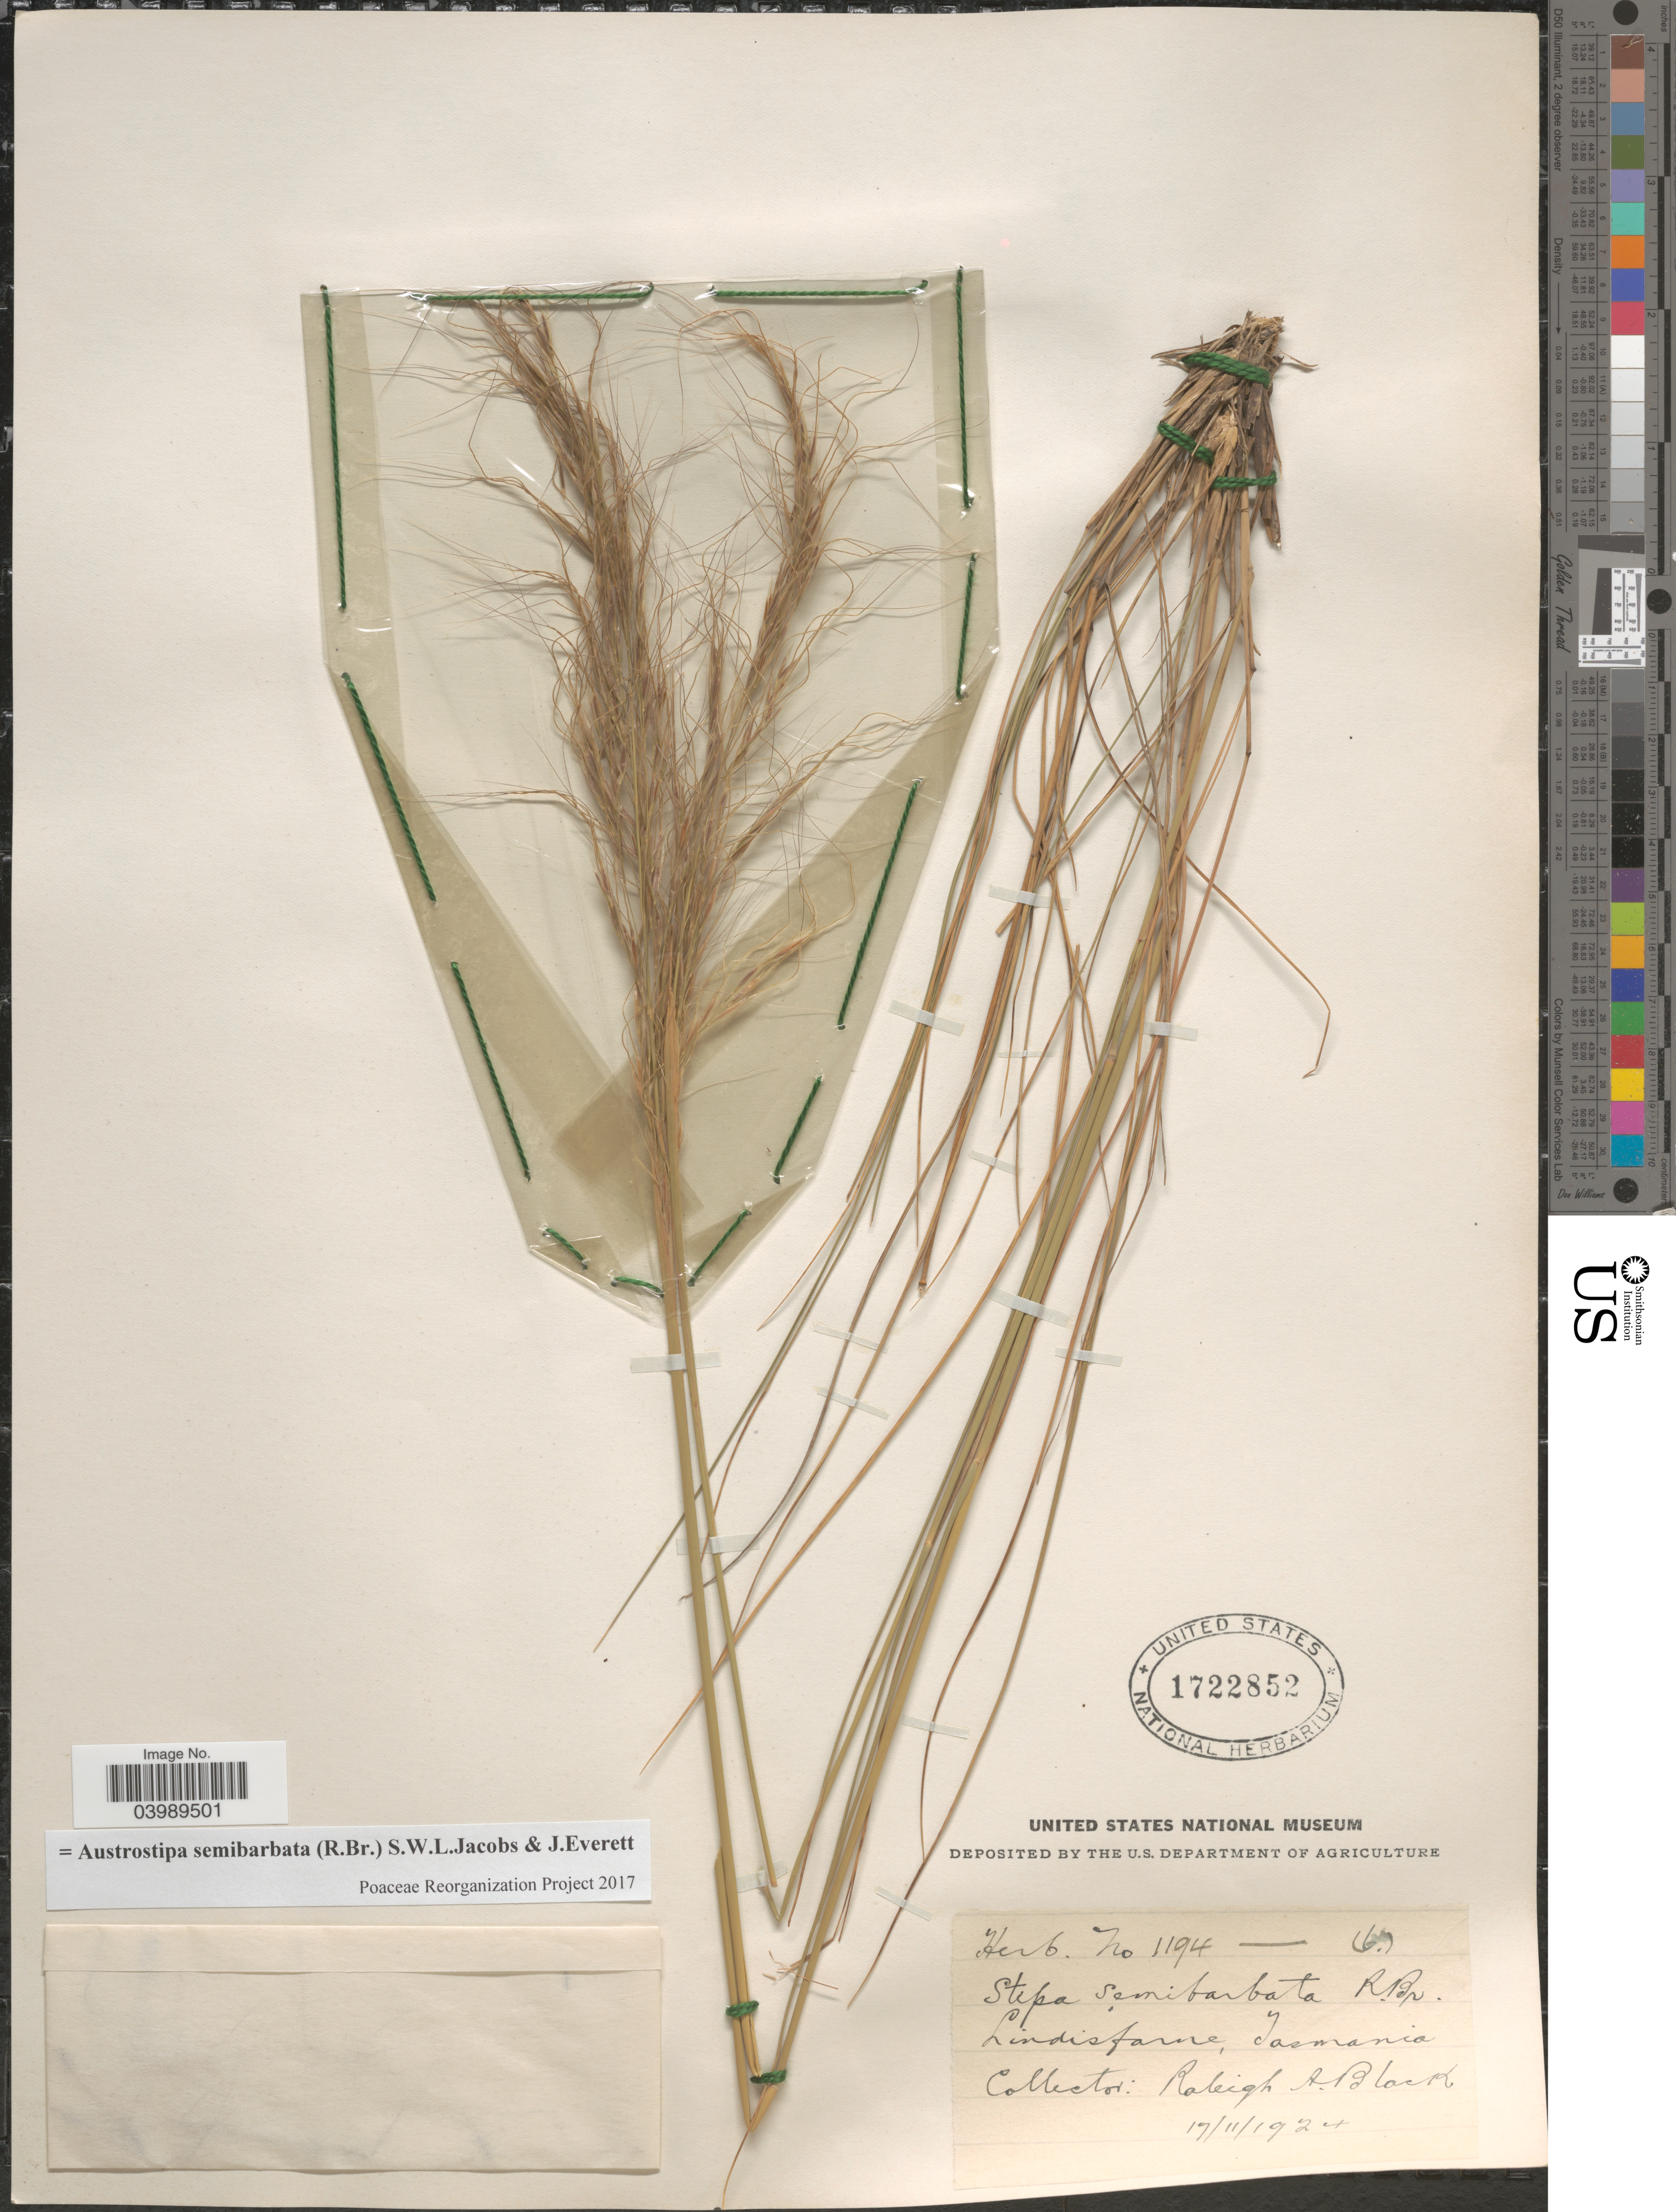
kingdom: Plantae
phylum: Tracheophyta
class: Liliopsida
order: Poales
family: Poaceae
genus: Austrostipa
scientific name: Austrostipa semibarbata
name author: (R. Br.) S.W.L. Jacobs & J. Everett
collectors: R. A. Black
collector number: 1194/6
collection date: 1924-11-17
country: Australia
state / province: Tasmania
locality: Lindisfarne.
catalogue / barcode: US 1722852